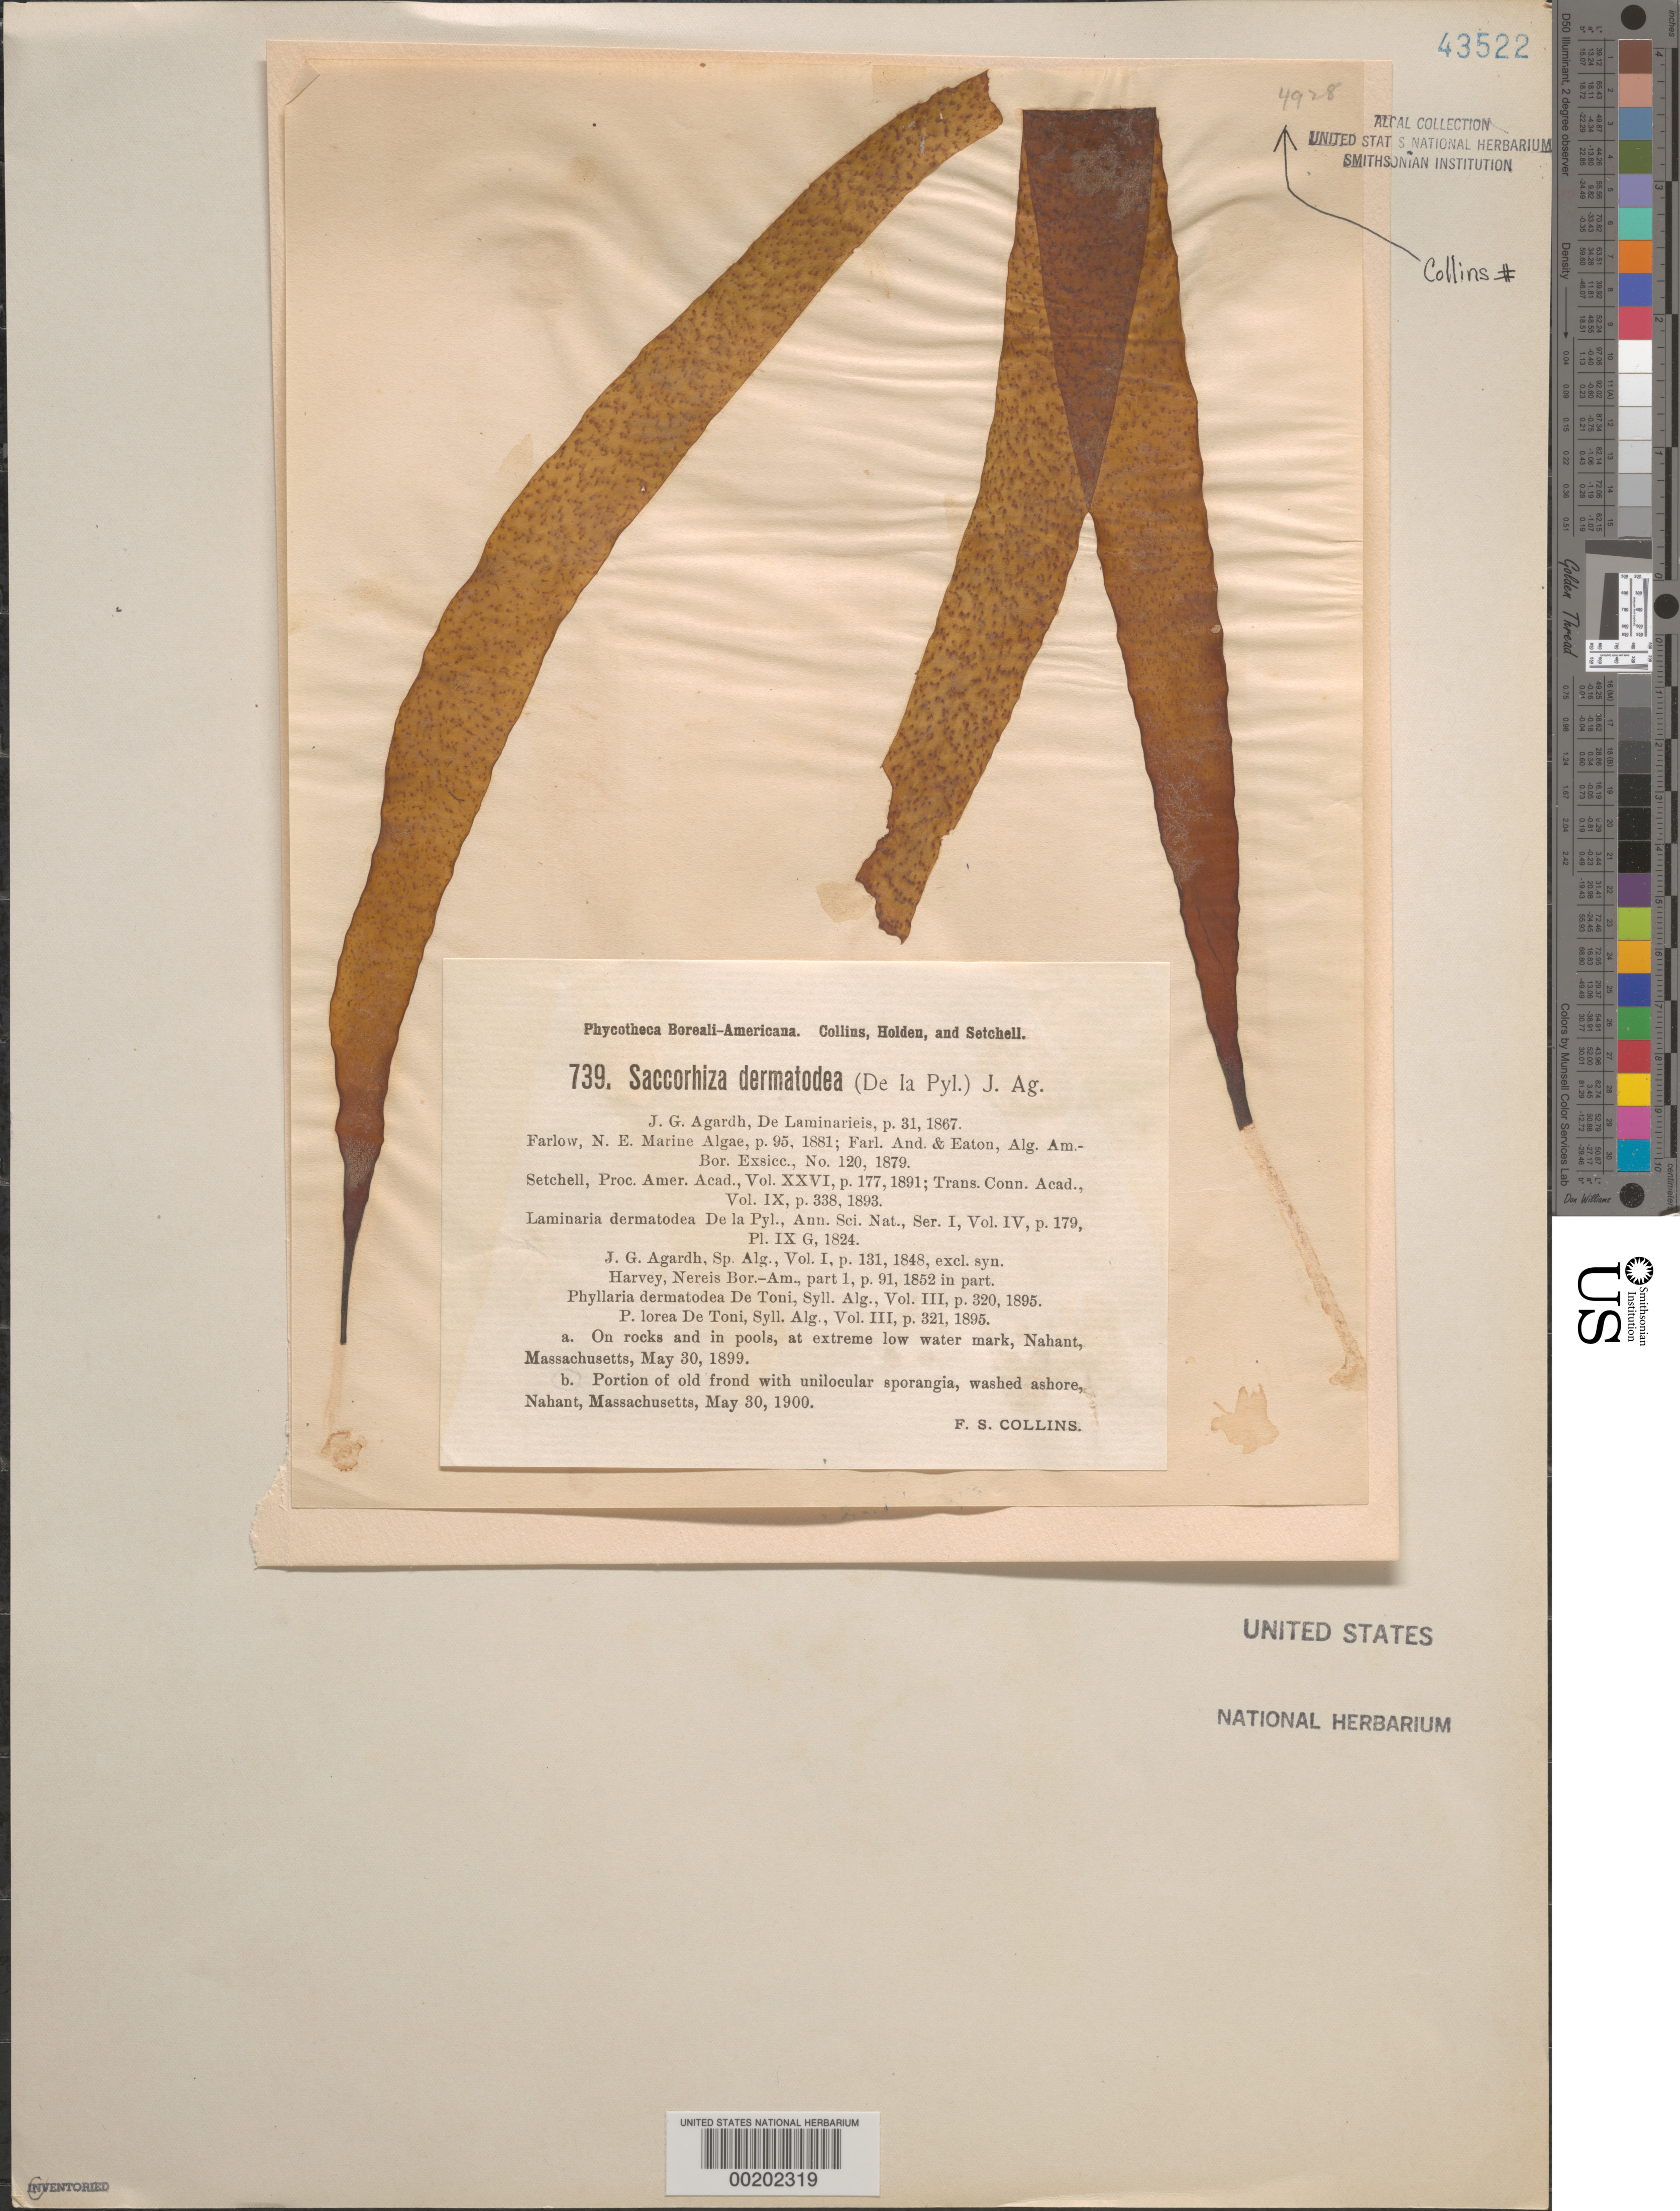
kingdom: Chromista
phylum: Foraminifera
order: Astrorhizida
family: Hyperamminidae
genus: Saccorhiza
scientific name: Saccorhiza dermatodea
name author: (Bach. Pyl.) J. Agardh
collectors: F. Collins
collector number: PB-A 739A & PB-A 739B & FSC 4928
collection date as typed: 30 May 1899 AND 30 May 1900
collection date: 1899-05-30,1900-05-30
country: United States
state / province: Massachusetts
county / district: Essex County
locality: Nahant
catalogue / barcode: US 43522